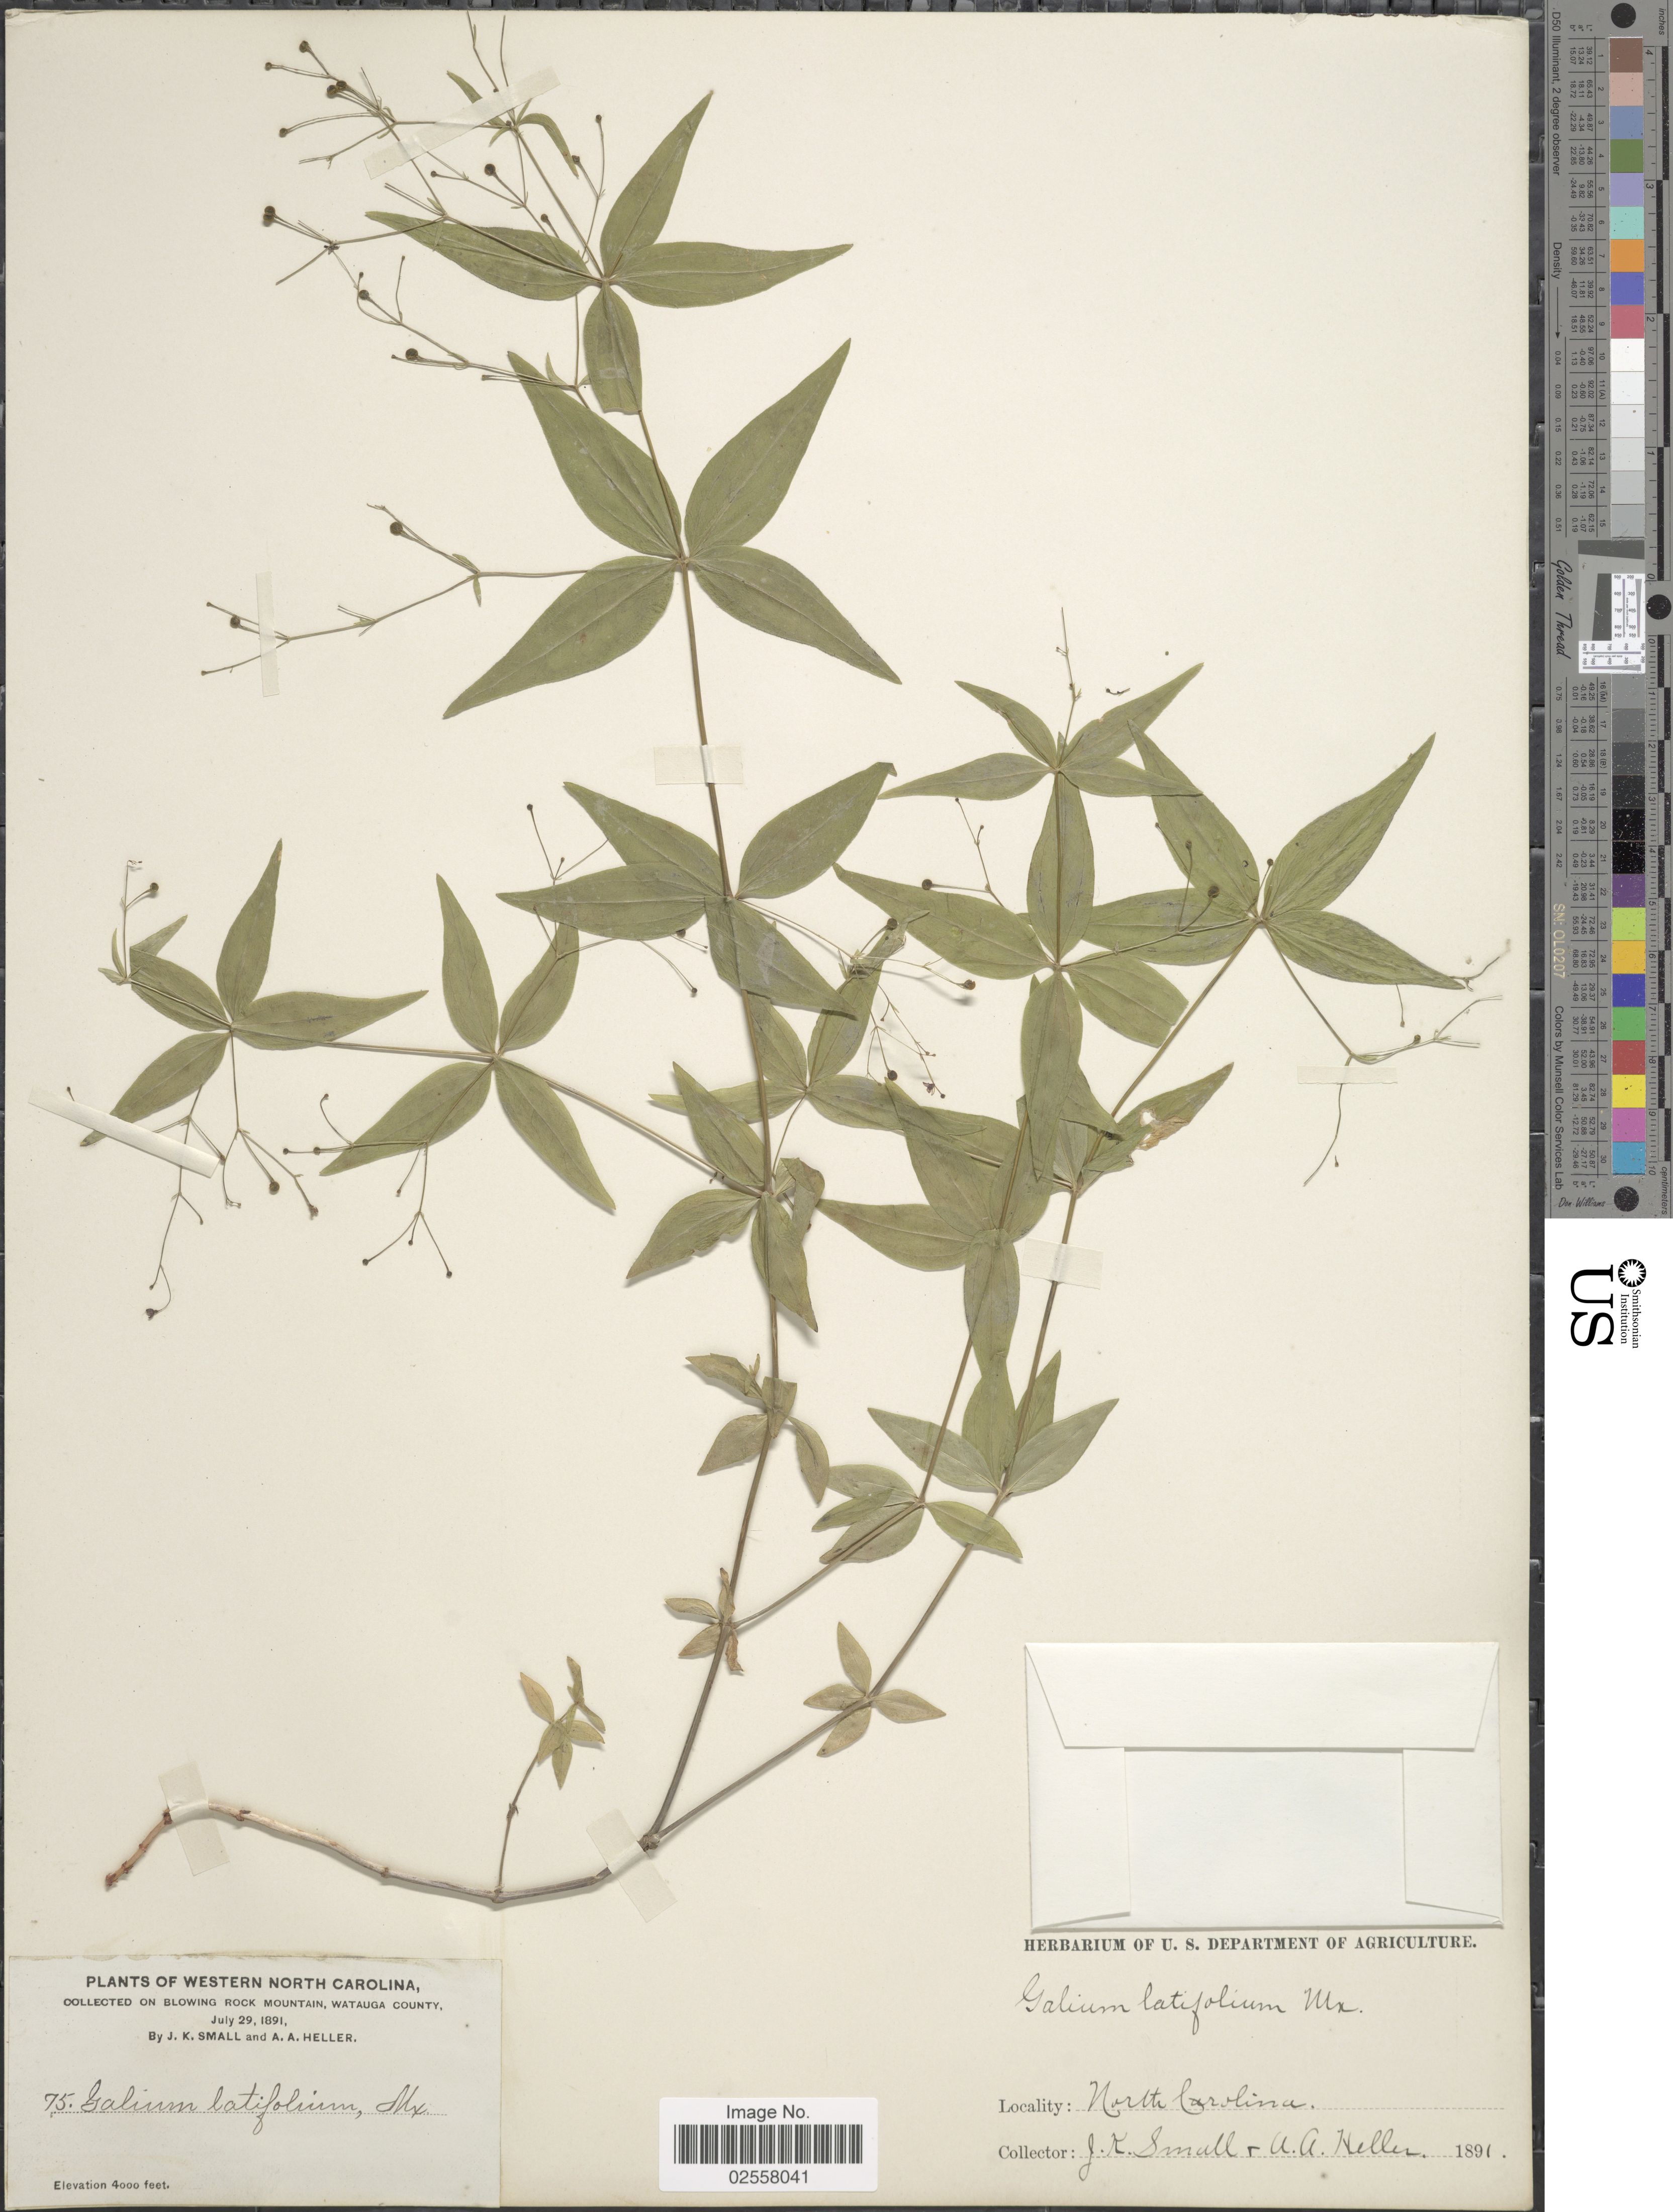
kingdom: Plantae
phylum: Tracheophyta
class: Magnoliopsida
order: Gentianales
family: Rubiaceae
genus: Galium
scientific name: Galium latifolium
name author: Michx.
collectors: J. K. Small & A. A. Heller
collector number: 75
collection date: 1891-07-29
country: United States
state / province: North Carolina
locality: Western North Carolina, Blowing Rock Mountain, Watauga County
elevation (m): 1219